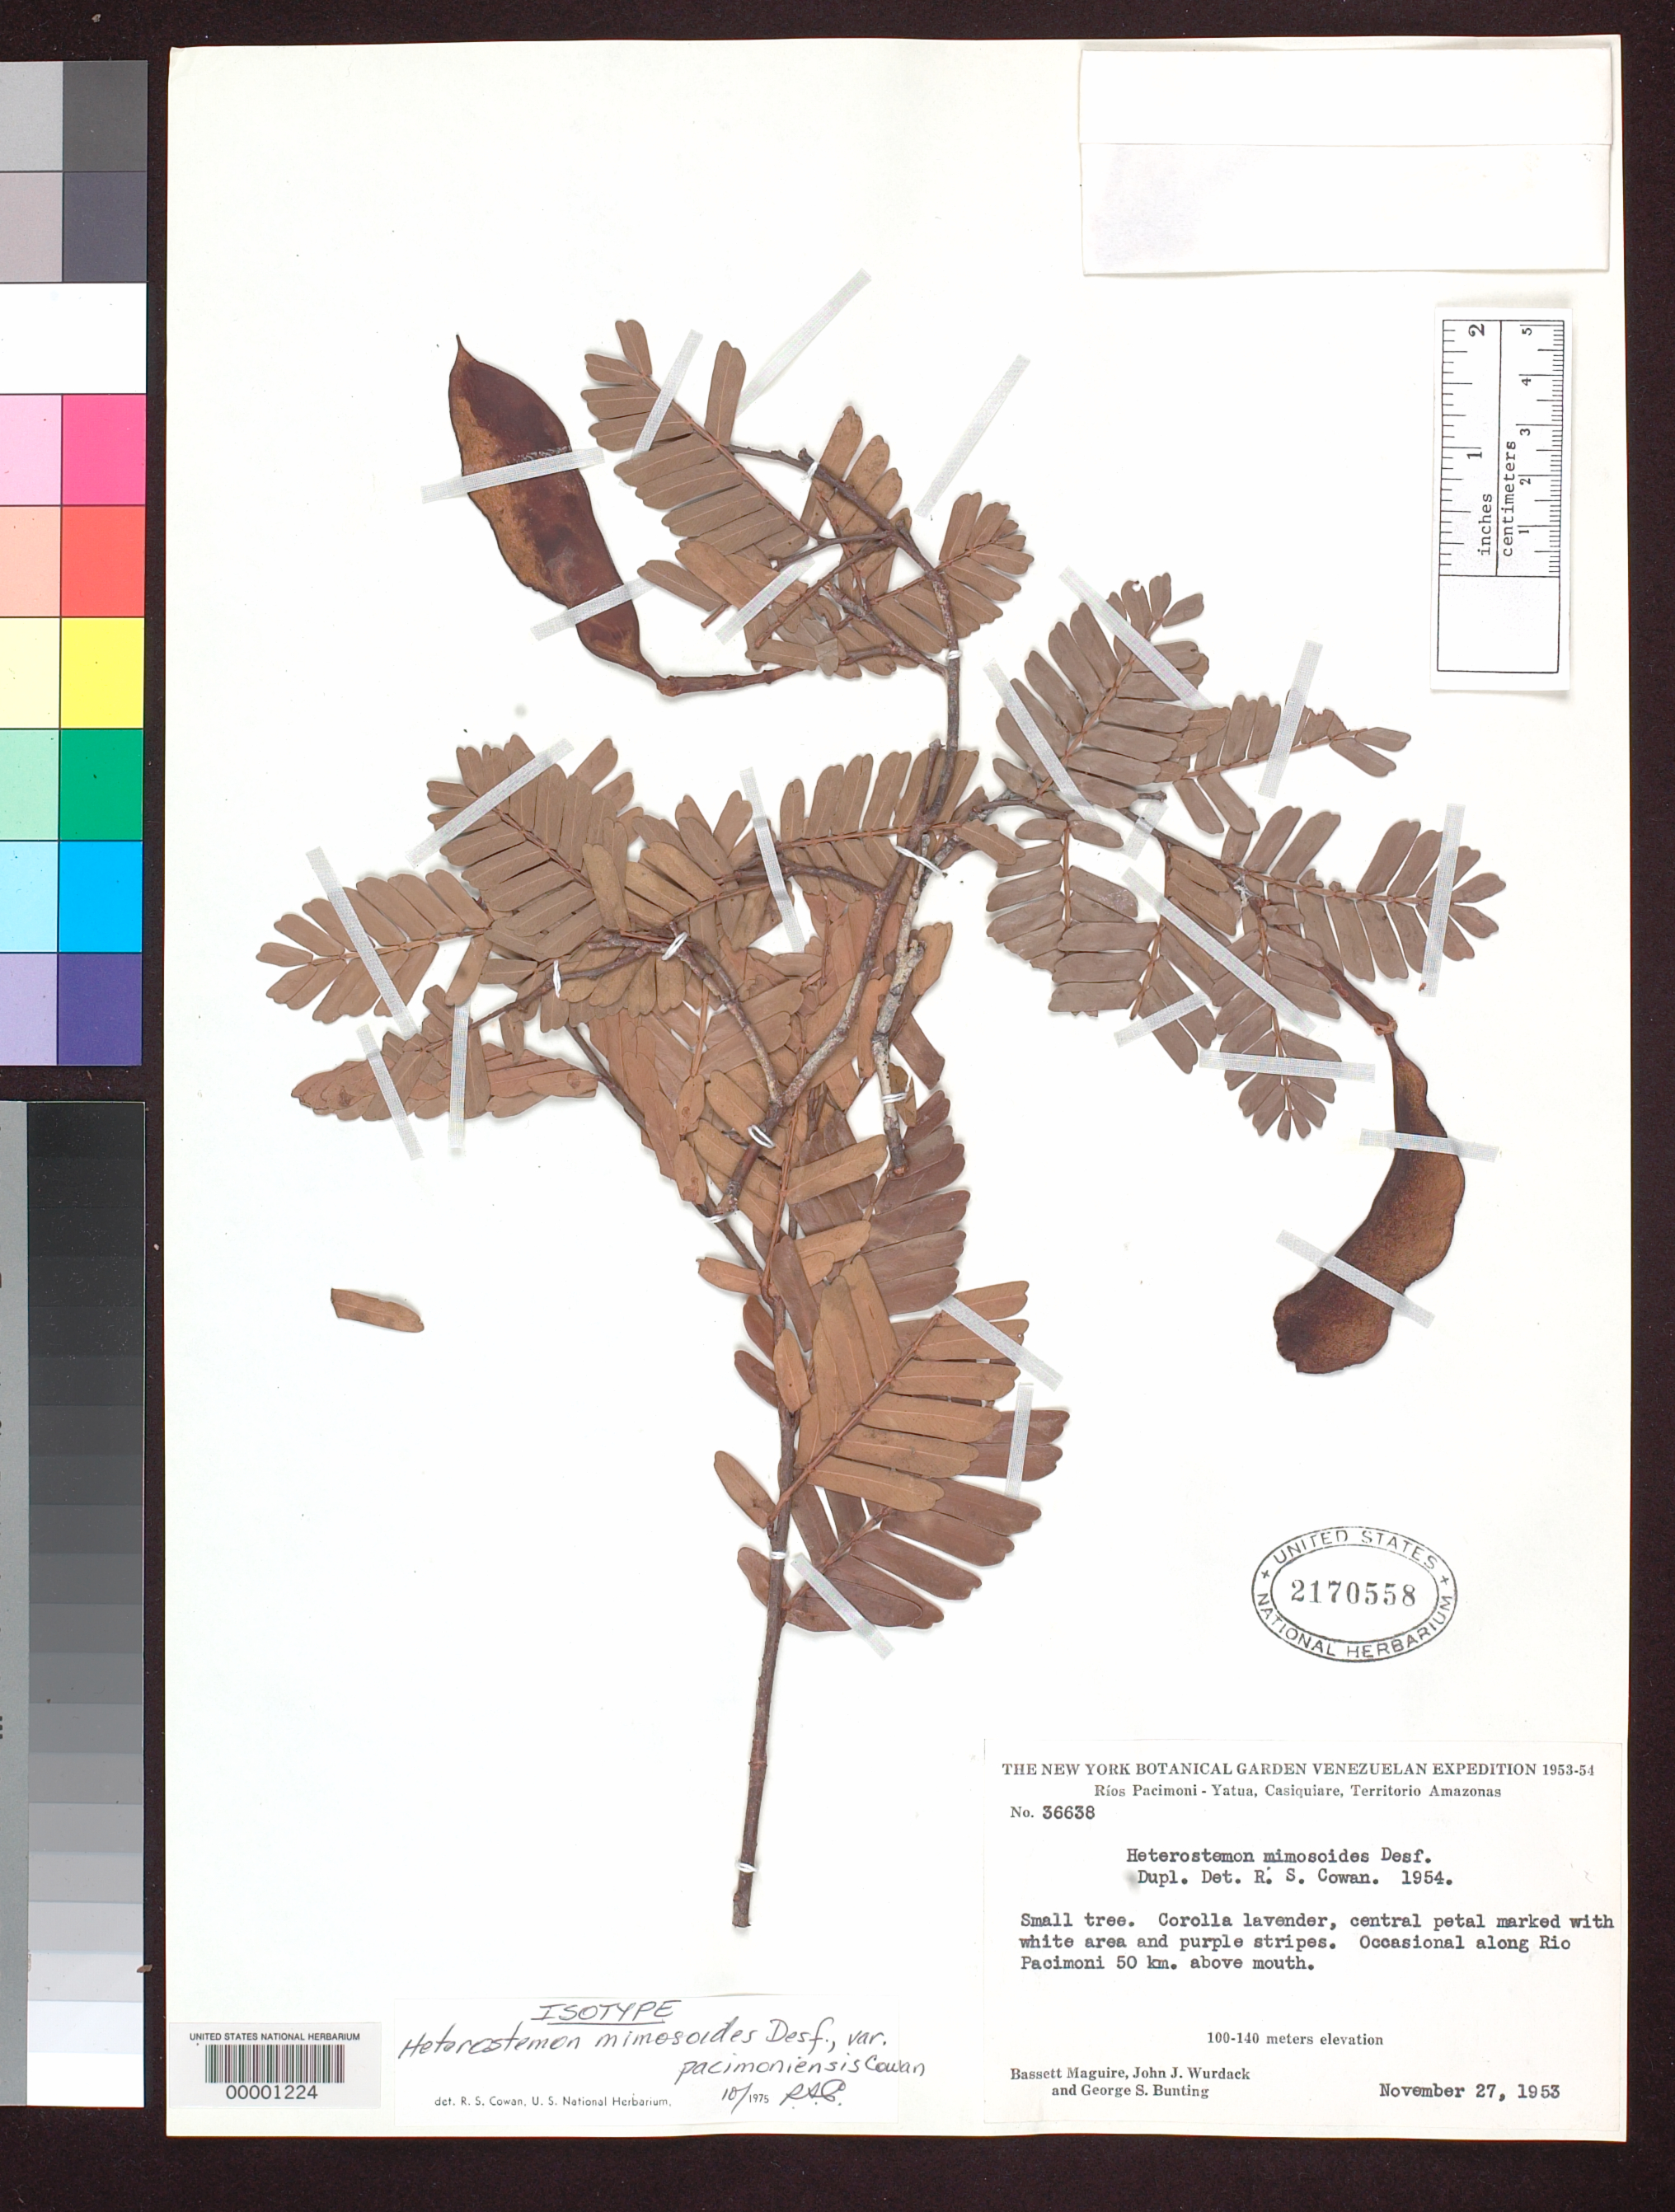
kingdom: Plantae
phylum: Tracheophyta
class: Magnoliopsida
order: Fabales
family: Fabaceae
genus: Heterostemon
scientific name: Heterostemon mimosoides var. pacimoniensis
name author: R.S. Cowan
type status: Isotype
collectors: B. Maguire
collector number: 36638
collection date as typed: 27 Nov 1953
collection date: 1953-11-27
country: Venezuela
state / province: Amazonas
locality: Rio Pacimoni.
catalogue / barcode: US 2170558